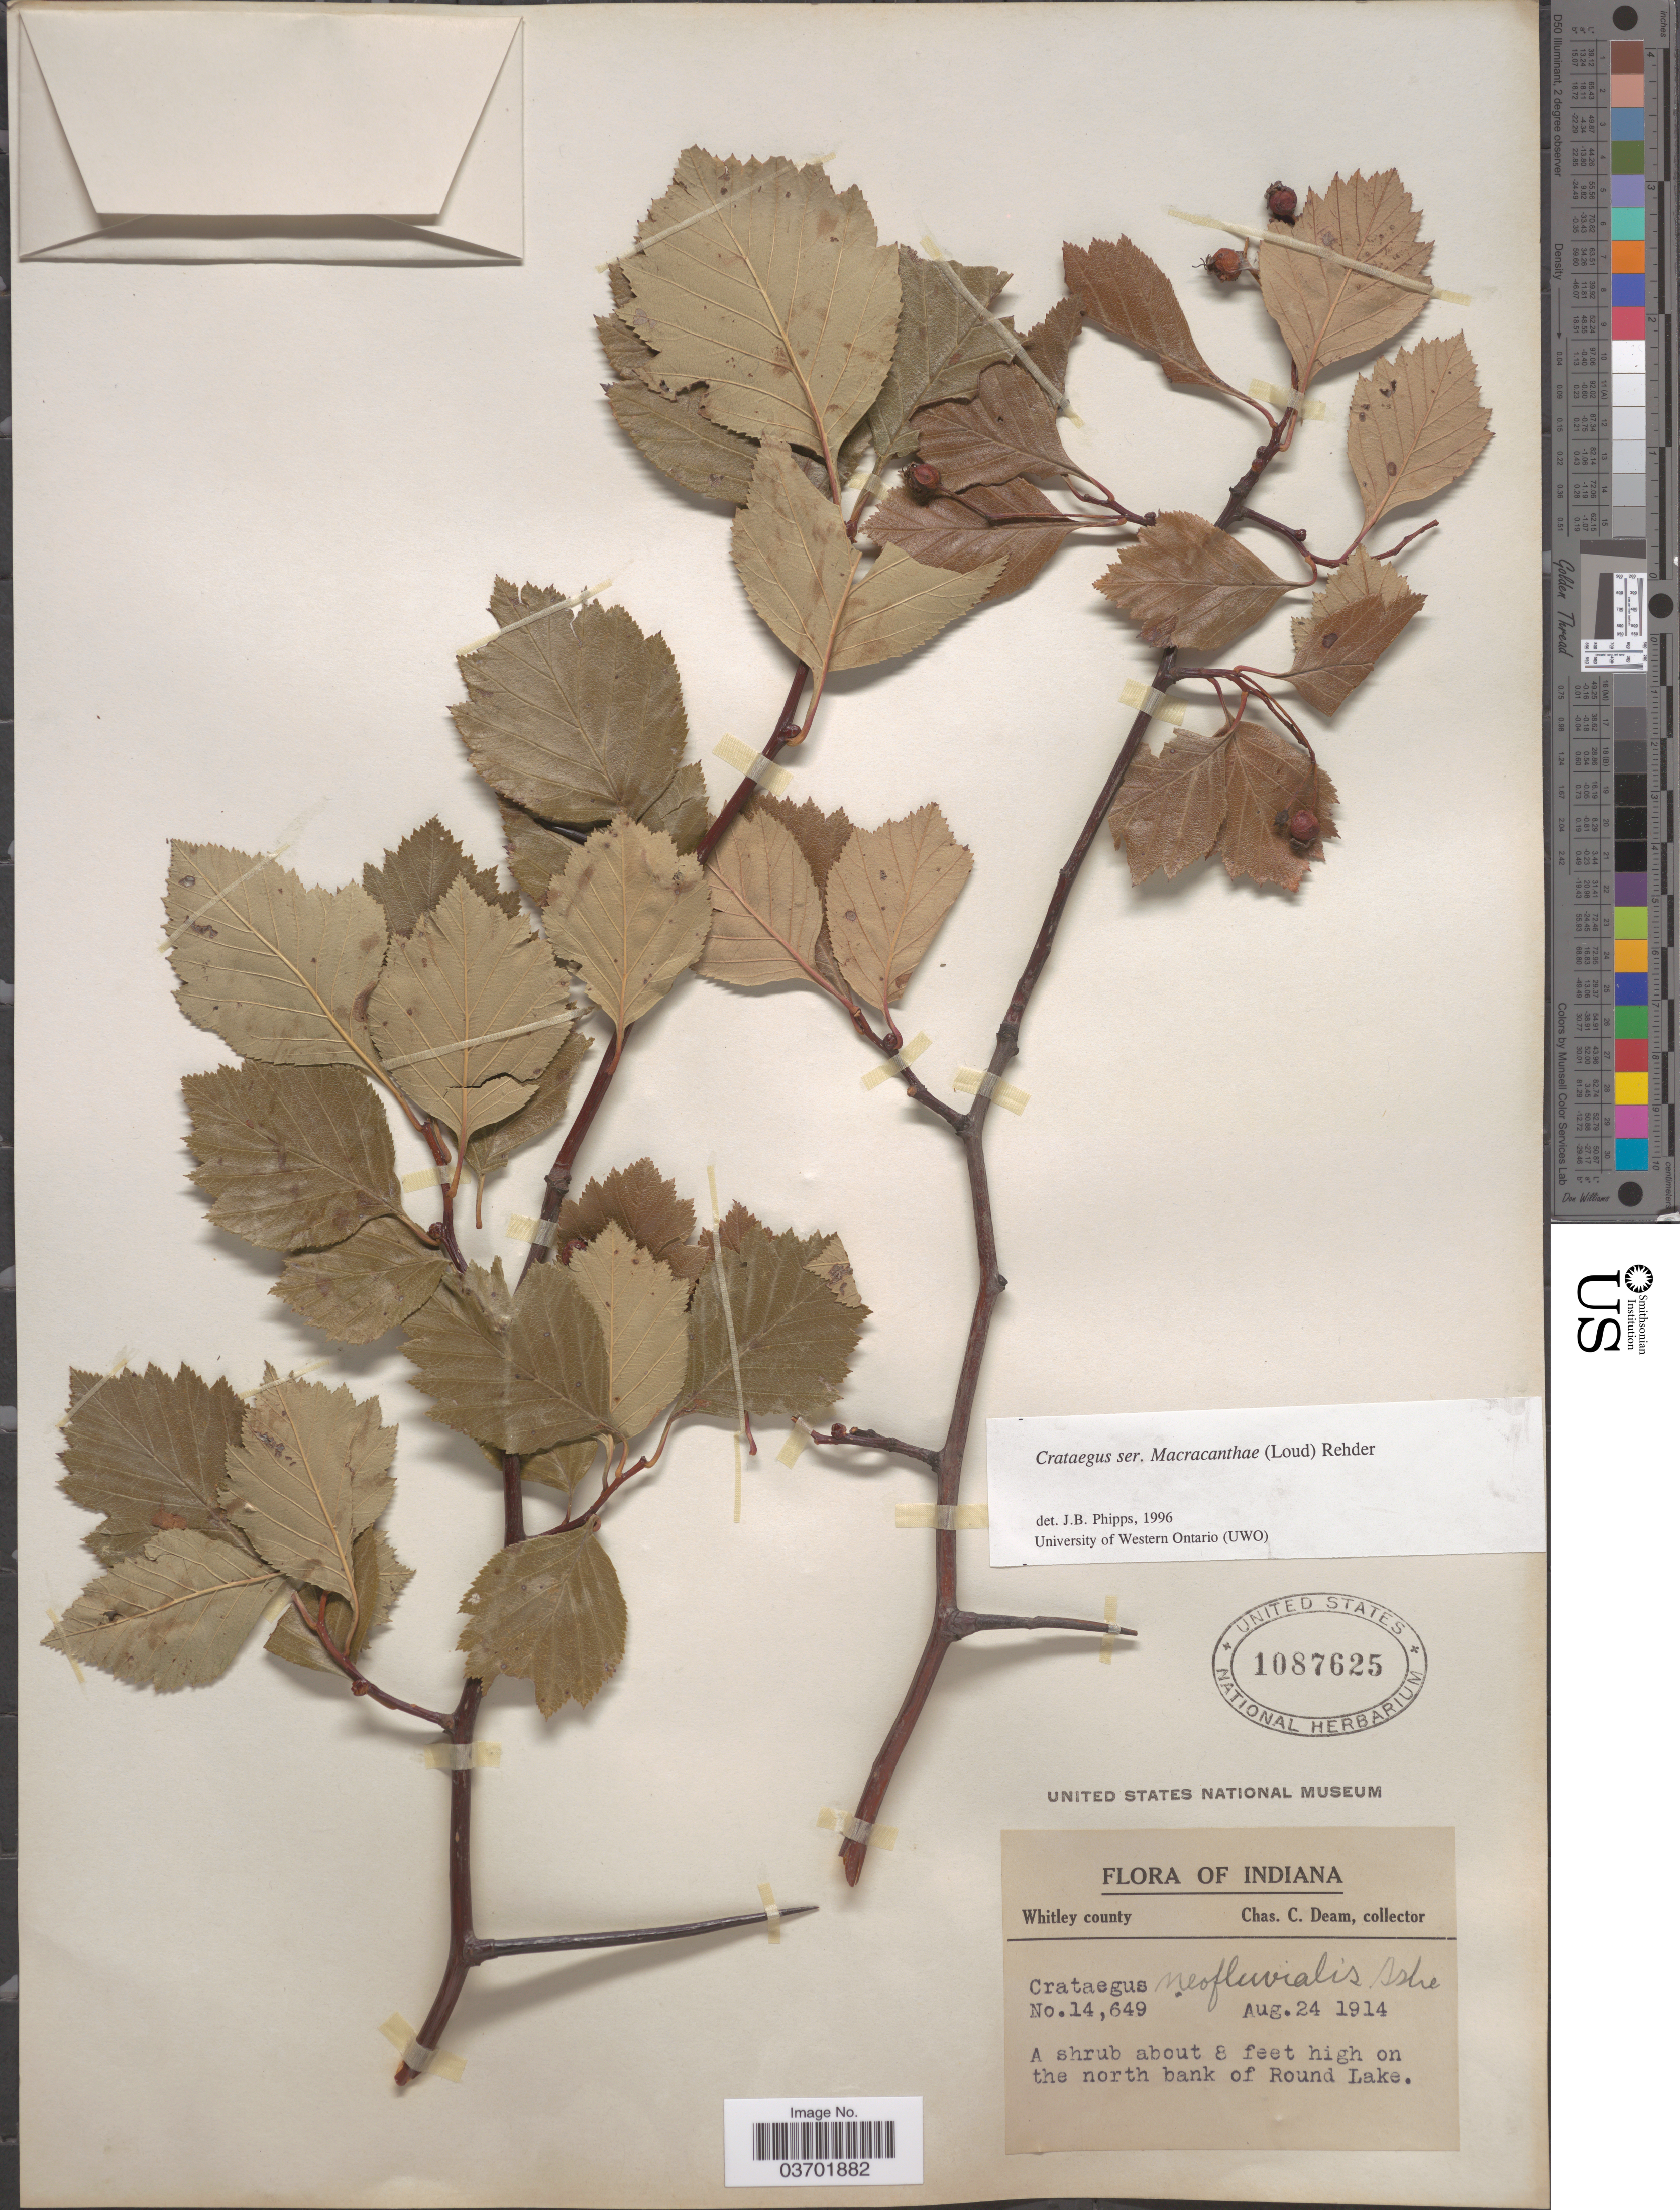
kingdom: Plantae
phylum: Tracheophyta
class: Magnoliopsida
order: Rosales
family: Rosaceae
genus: Crataegus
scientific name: Crataegus succulenta var. neofluvialis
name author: Schrad. ex Link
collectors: C. C. Deam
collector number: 14649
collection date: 1914-08-24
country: United States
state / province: Indiana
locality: Whitley county. On the north bank of Round Lake.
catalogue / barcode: US 1087625